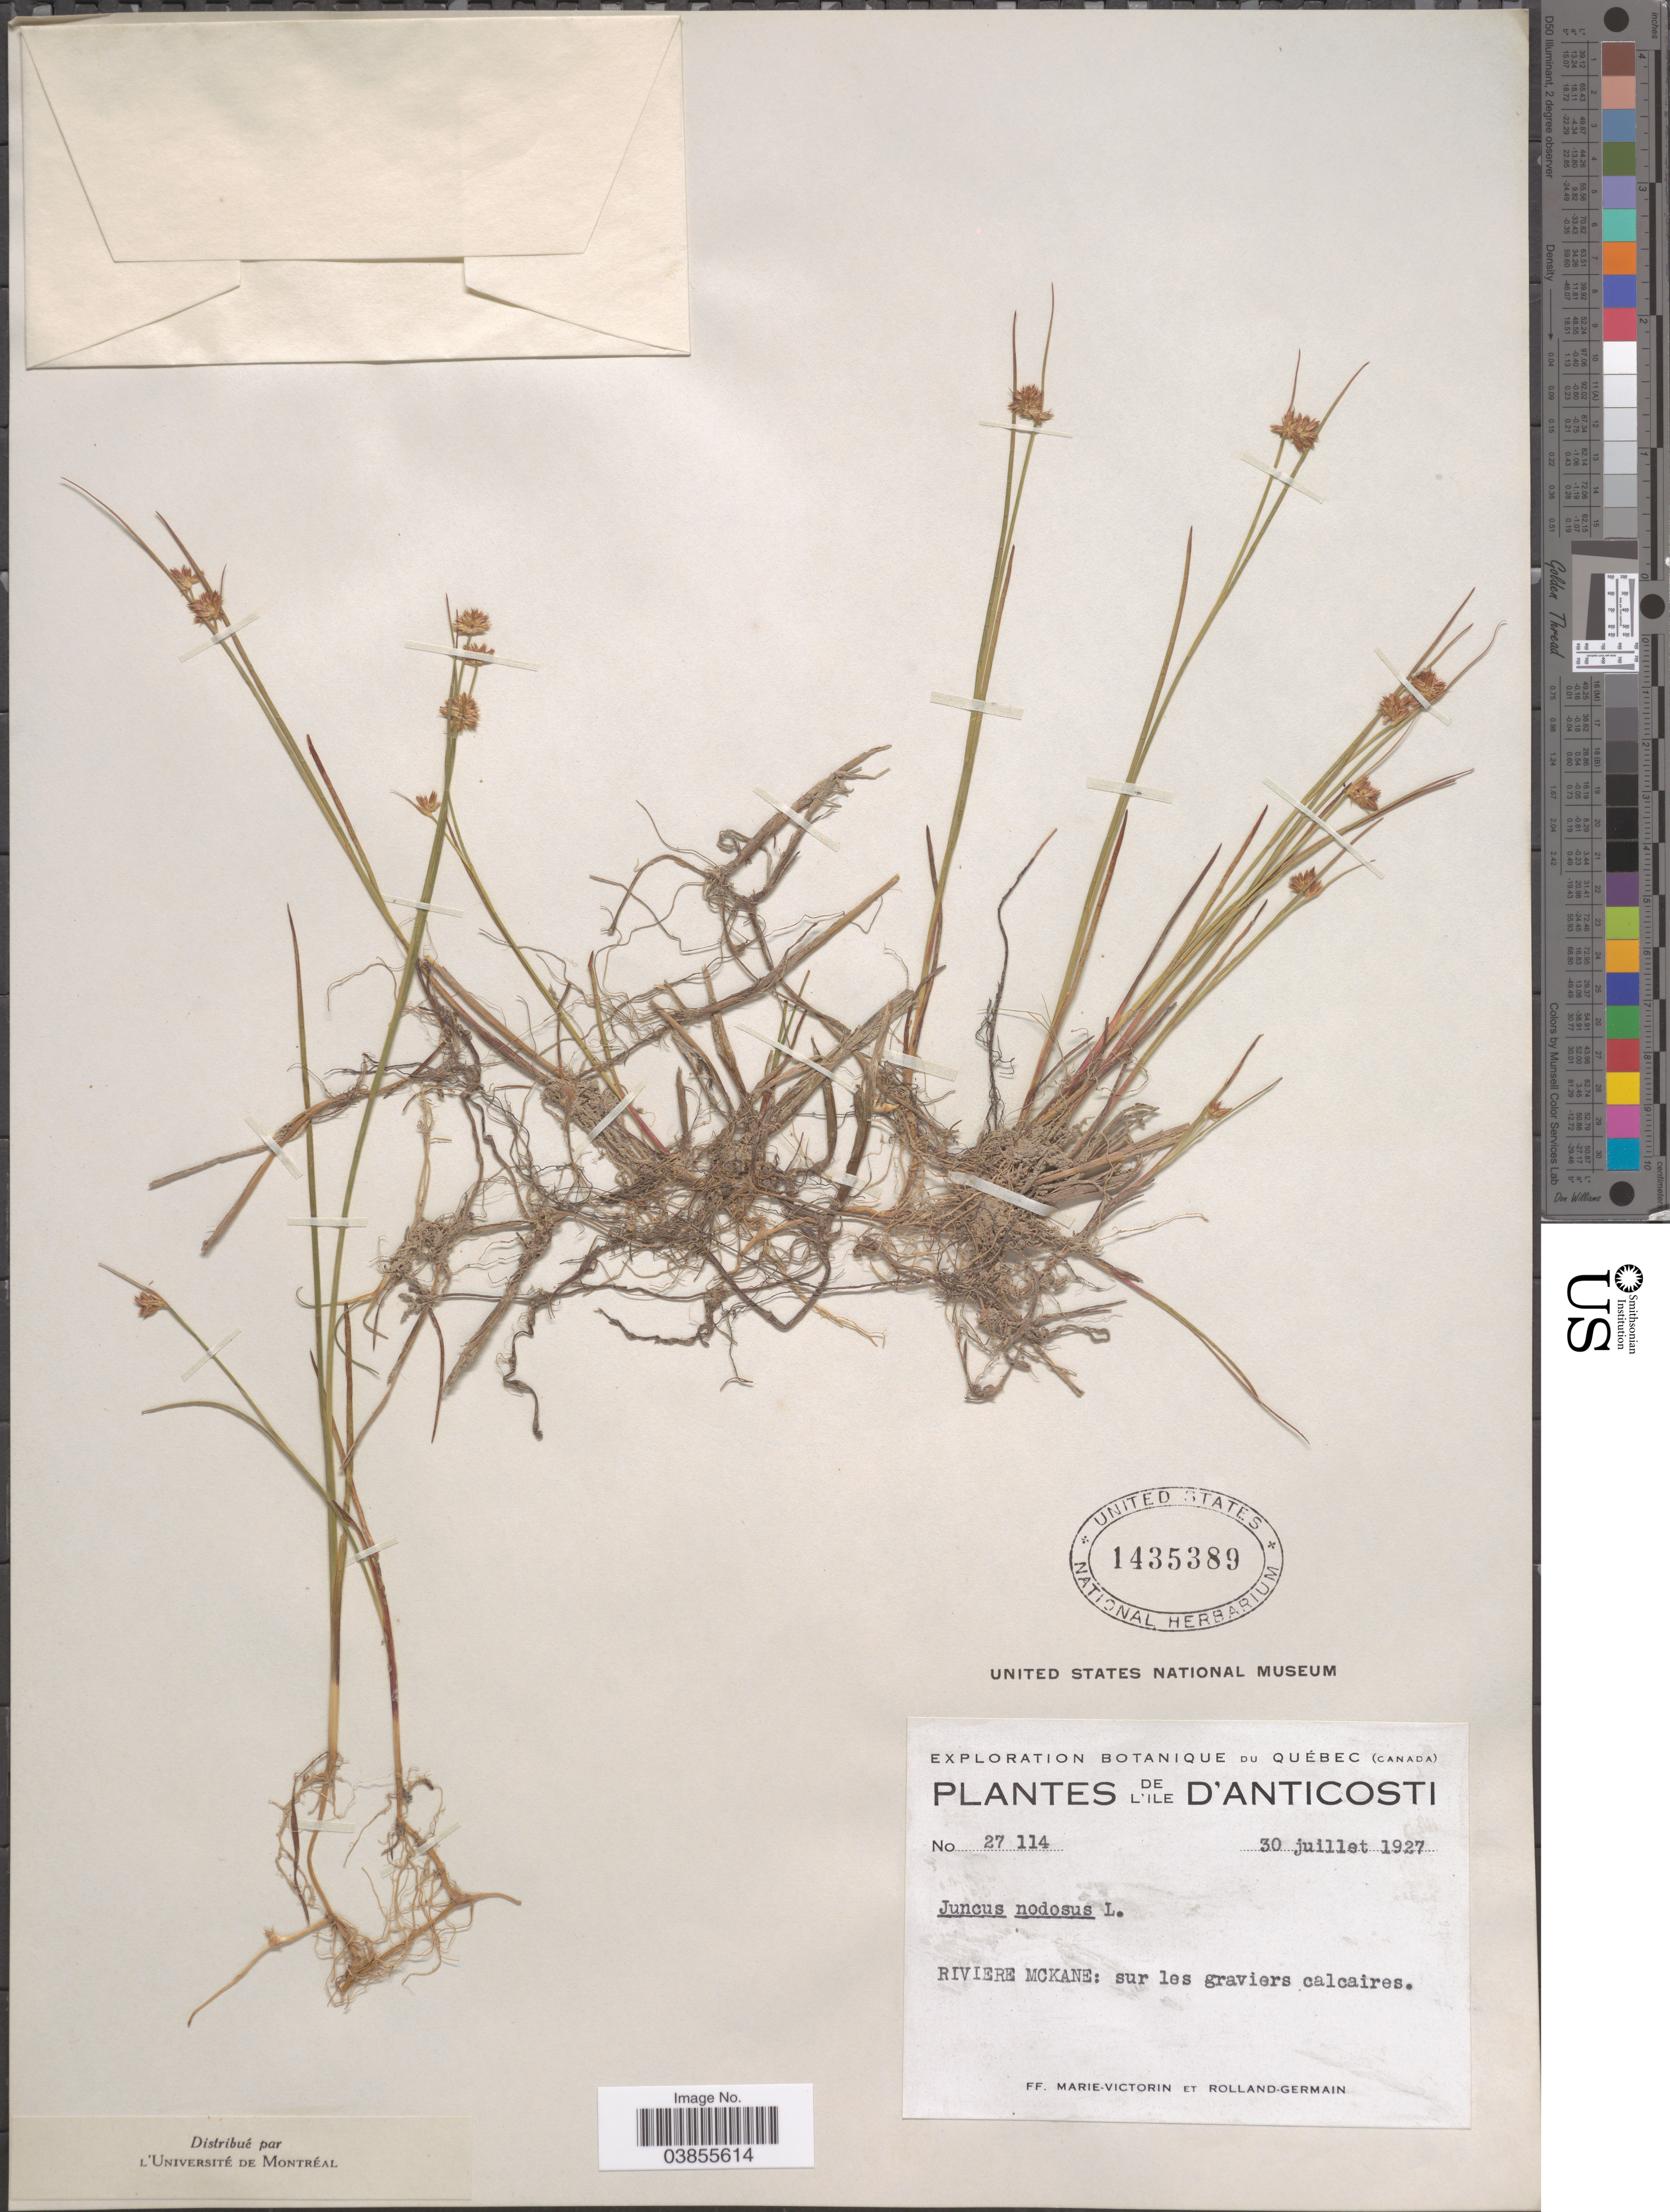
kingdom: Plantae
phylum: Tracheophyta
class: Liliopsida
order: Poales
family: Juncaceae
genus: Juncus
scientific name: Juncus nodosus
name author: L.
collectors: F. Marie-Victorin & Rolland-Germain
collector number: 27114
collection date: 1927-07-30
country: Canada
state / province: Quebec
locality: Isle d' Anticosti. Riviere Mokane: sur les graviers calcaires.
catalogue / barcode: US 1435389